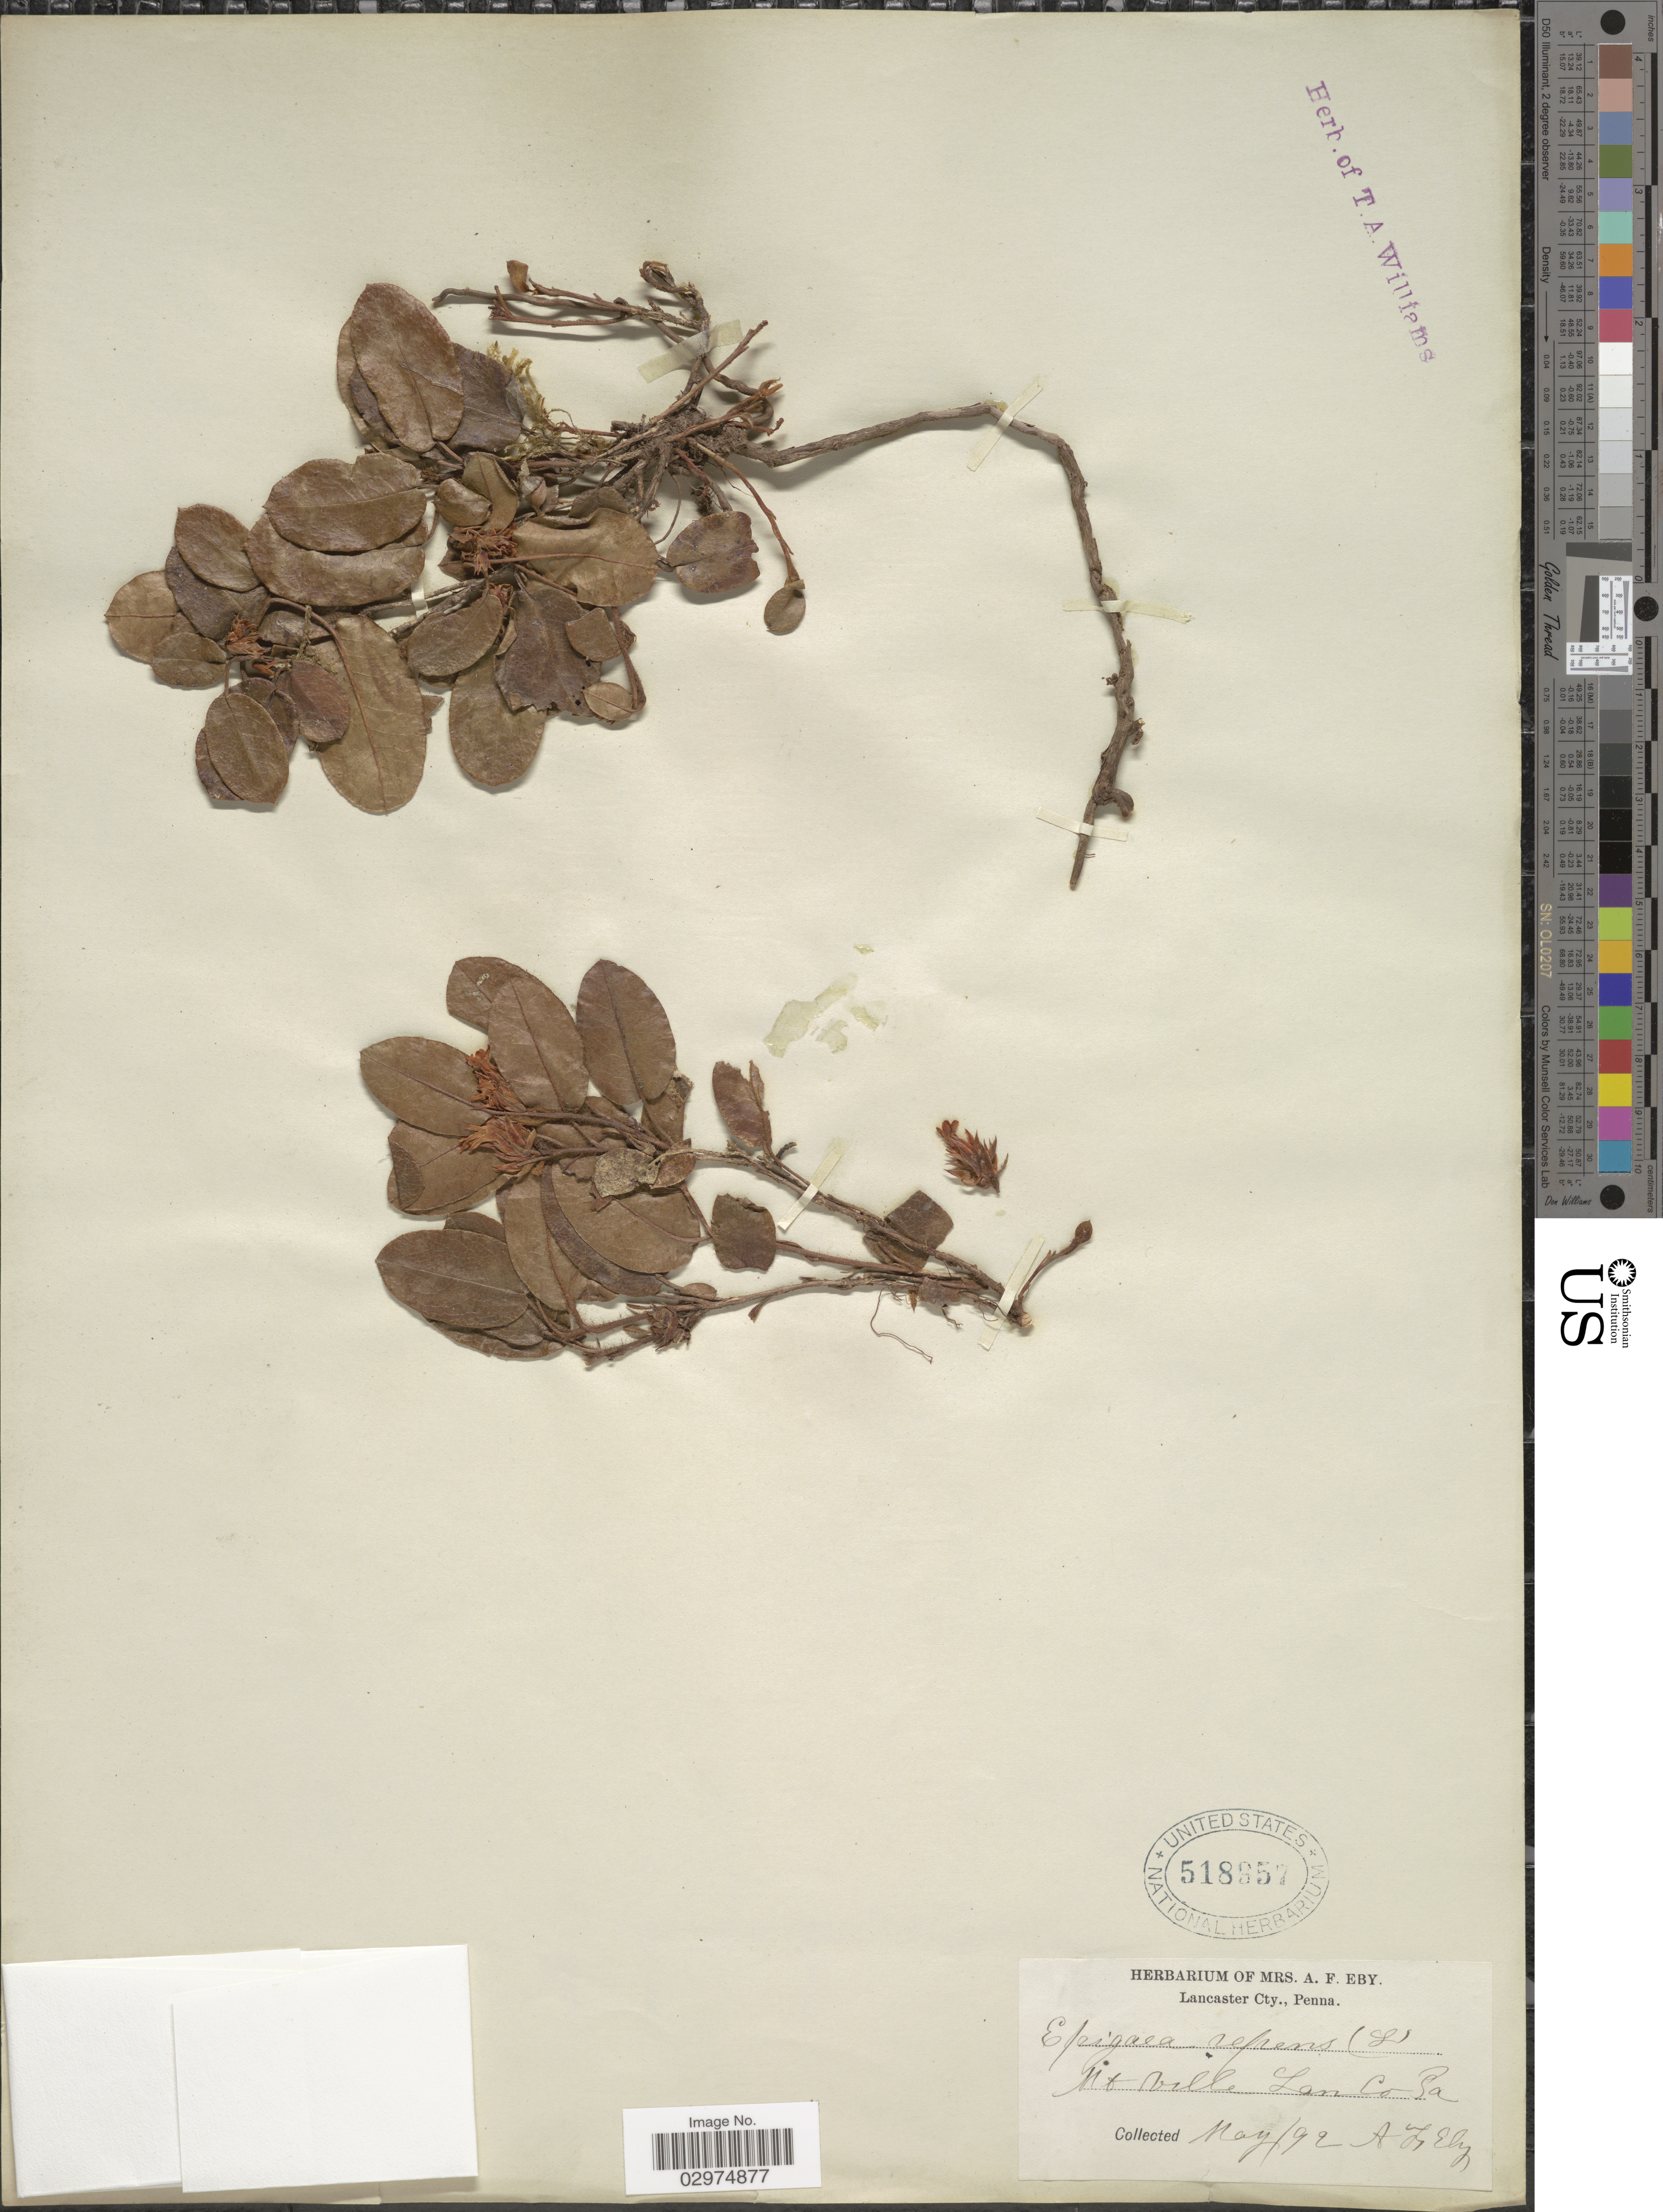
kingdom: Plantae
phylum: Tracheophyta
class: Magnoliopsida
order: Ericales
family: Ericaceae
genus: Epigaea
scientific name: Epigaea repens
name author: L.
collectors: A. F. Eby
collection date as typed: Transcribed d/m/y: /5/92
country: United States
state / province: Pennsylvania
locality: Mt. Ville, Lan. Co.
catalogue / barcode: US 518957